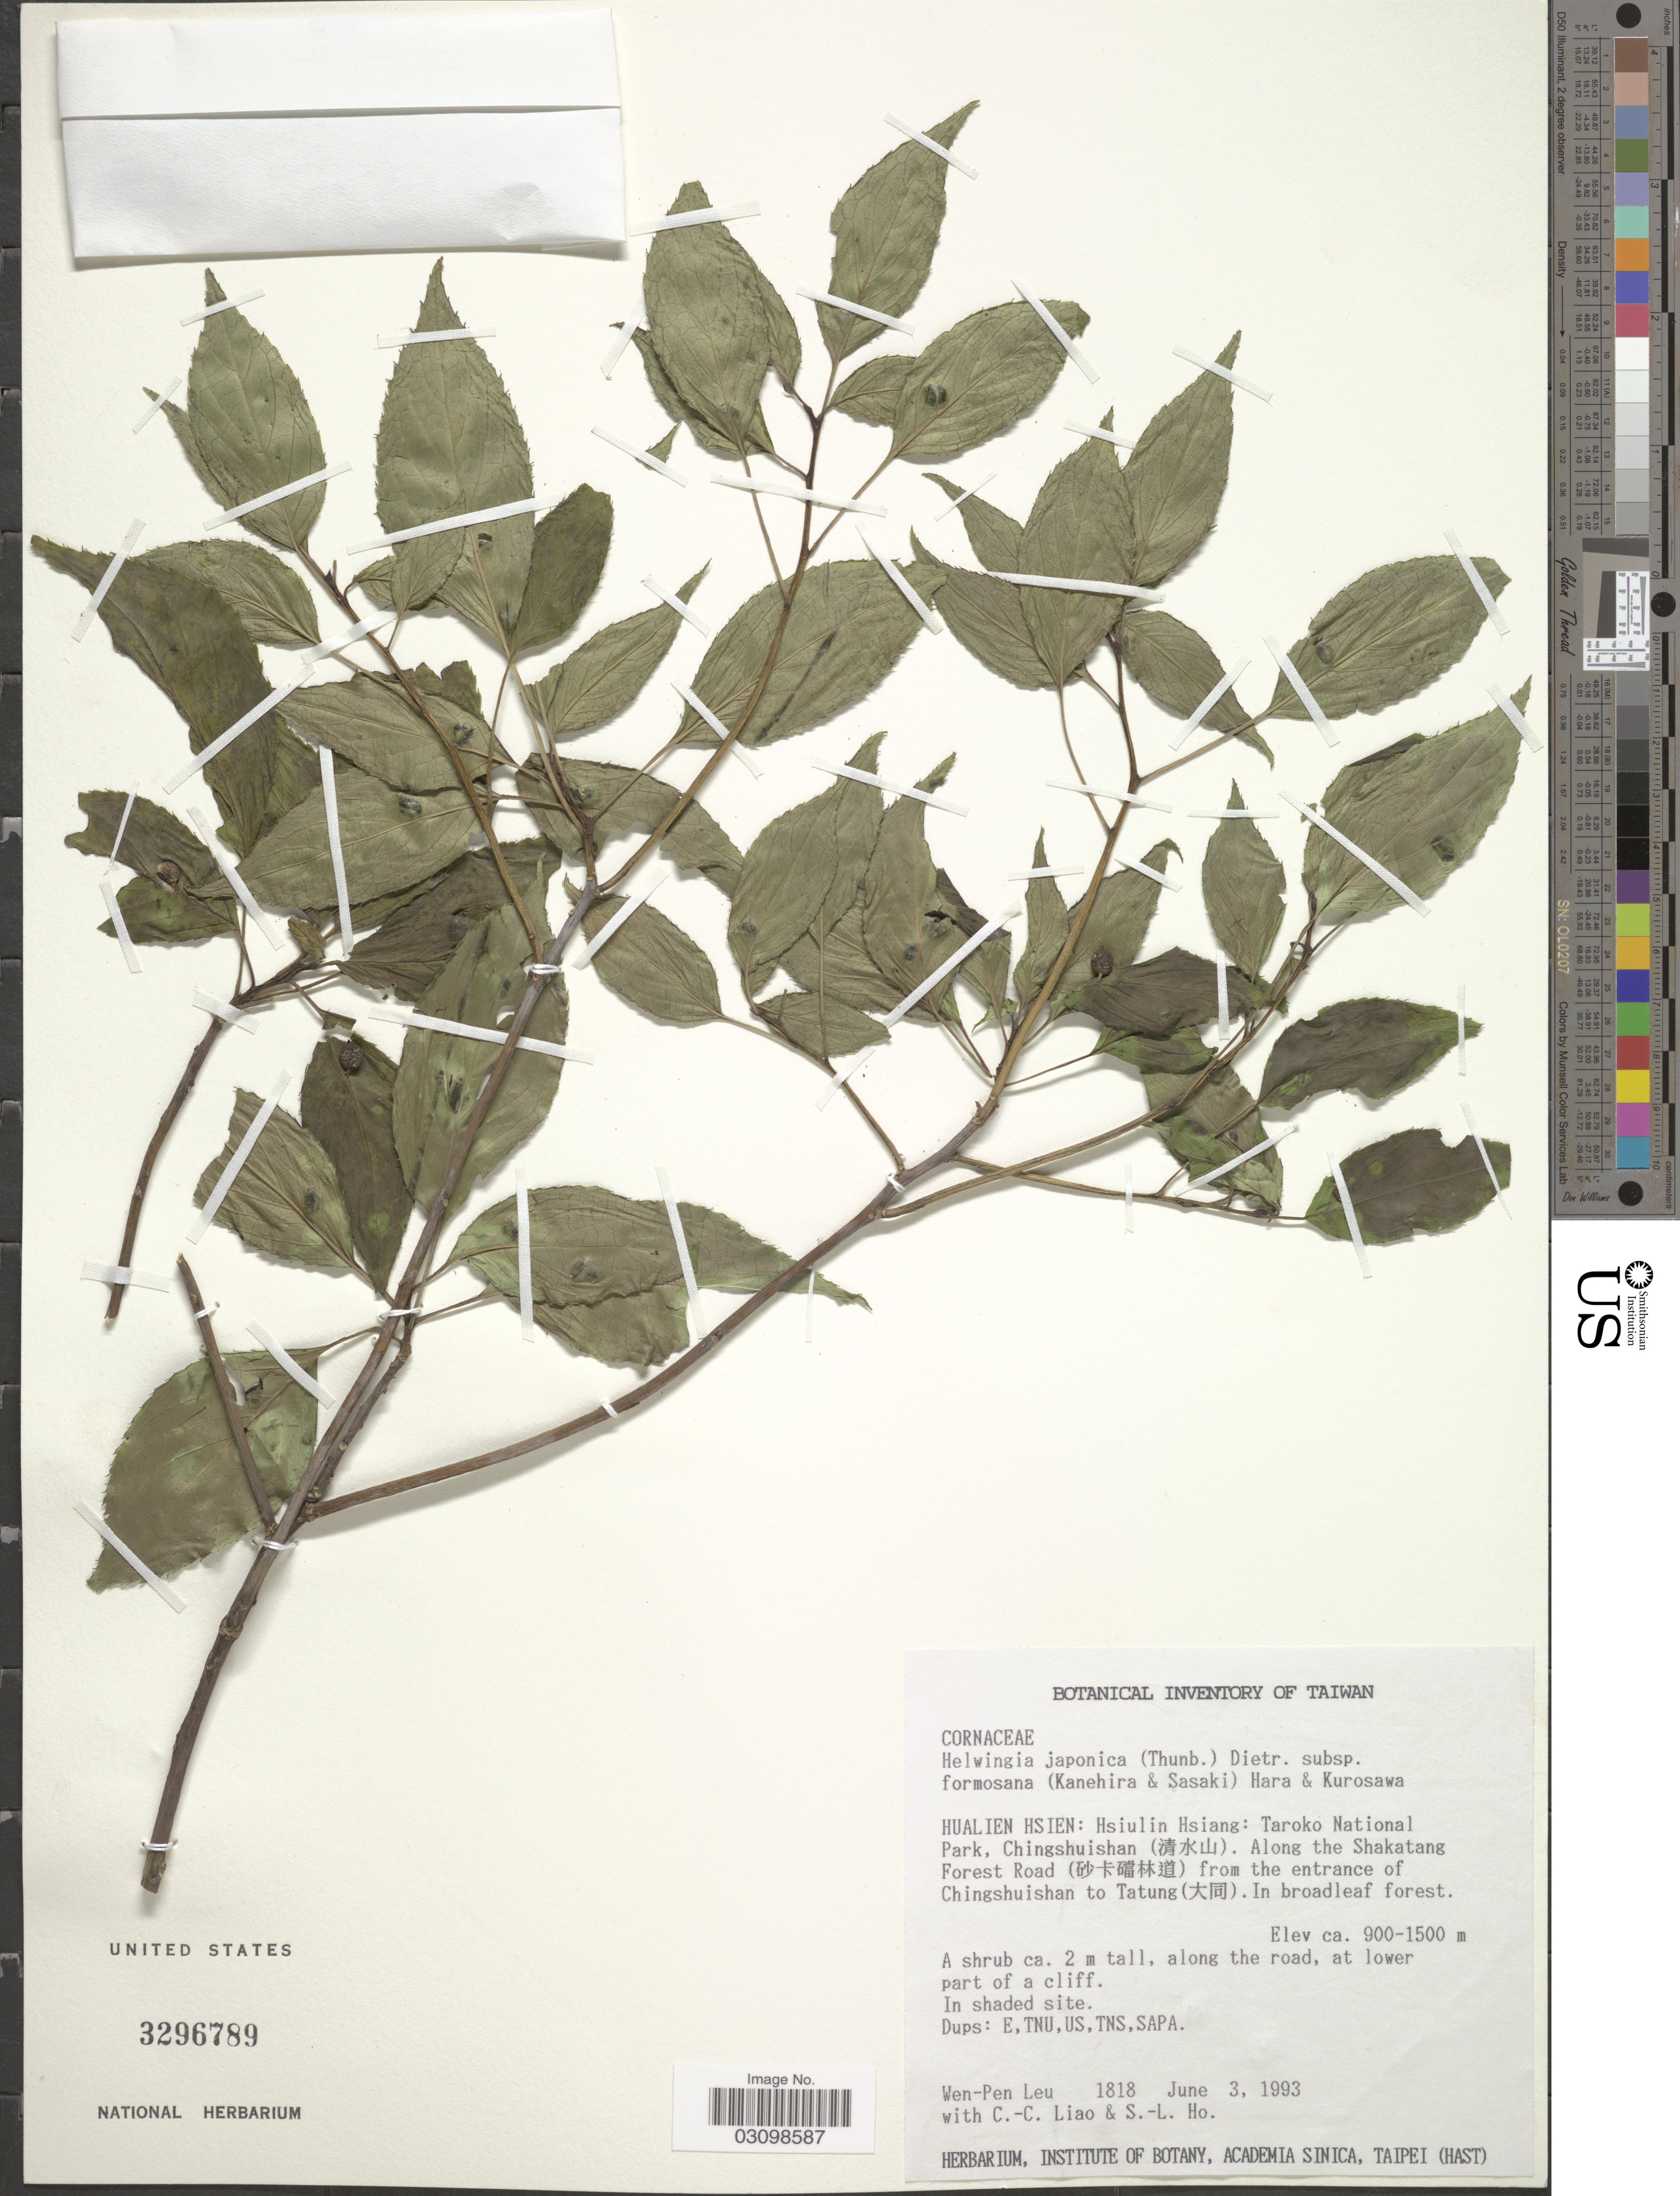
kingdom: Plantae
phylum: Tracheophyta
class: Magnoliopsida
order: Aquifoliales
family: Helwingiaceae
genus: Helwingia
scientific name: Helwingia japonica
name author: (Thunb.) Dietr.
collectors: W. Leu, C. Liao & S. Ho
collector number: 1818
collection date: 1993-06-03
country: Taiwan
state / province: Hualien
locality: Hualien Hsien: Hsiulin Hsiang: Taroko National Park, Chingshuishan (X). Along the Shakatang Forest Road (X) from the entrance of Chingshuishan to Tatung (X).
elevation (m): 900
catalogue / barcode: US 3296789